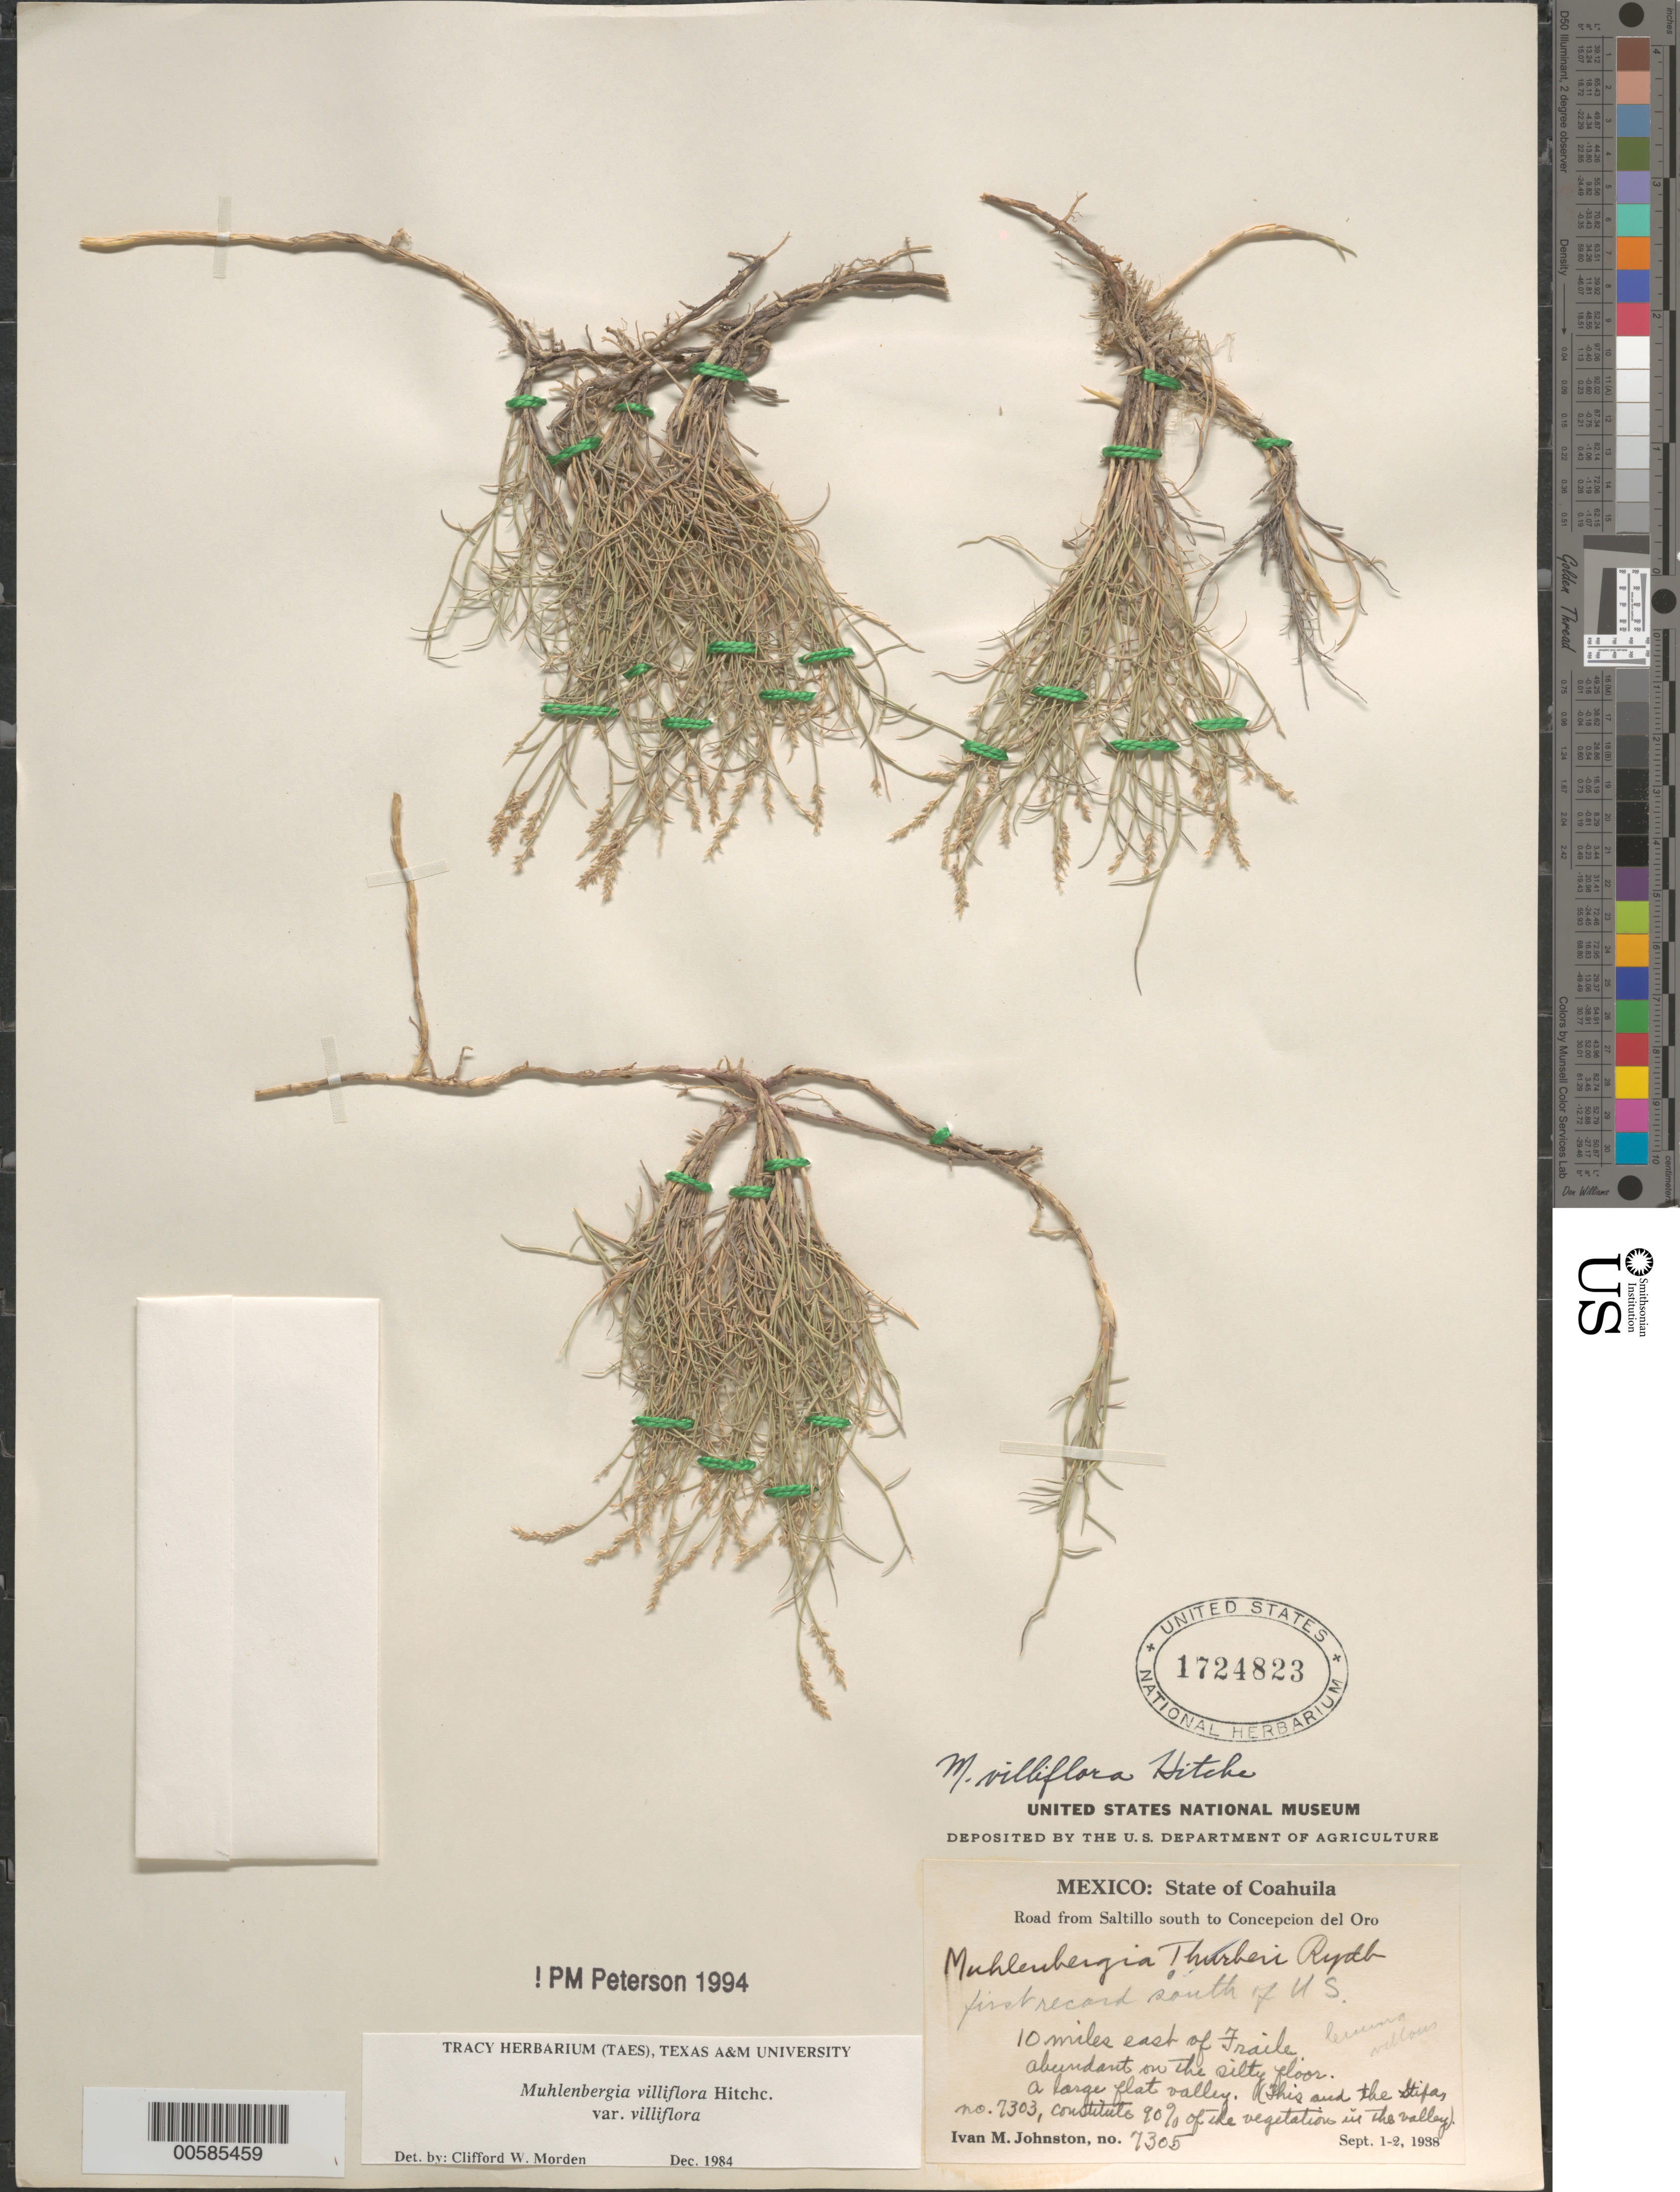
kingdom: Plantae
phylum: Tracheophyta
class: Liliopsida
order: Poales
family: Poaceae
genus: Muhlenbergia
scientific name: Muhlenbergia villiflora var. villiflora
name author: Hitchc.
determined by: Morden, C. W.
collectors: I.M. Johnston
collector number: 7305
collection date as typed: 1 Sep 1938 to 2 Sep 1938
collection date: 1938-09-01/1938-09-02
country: Mexico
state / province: Coahuila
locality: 10 mi E of Traile. Road from Saltillo S of Concepcion del Oro.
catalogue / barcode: US 1724823